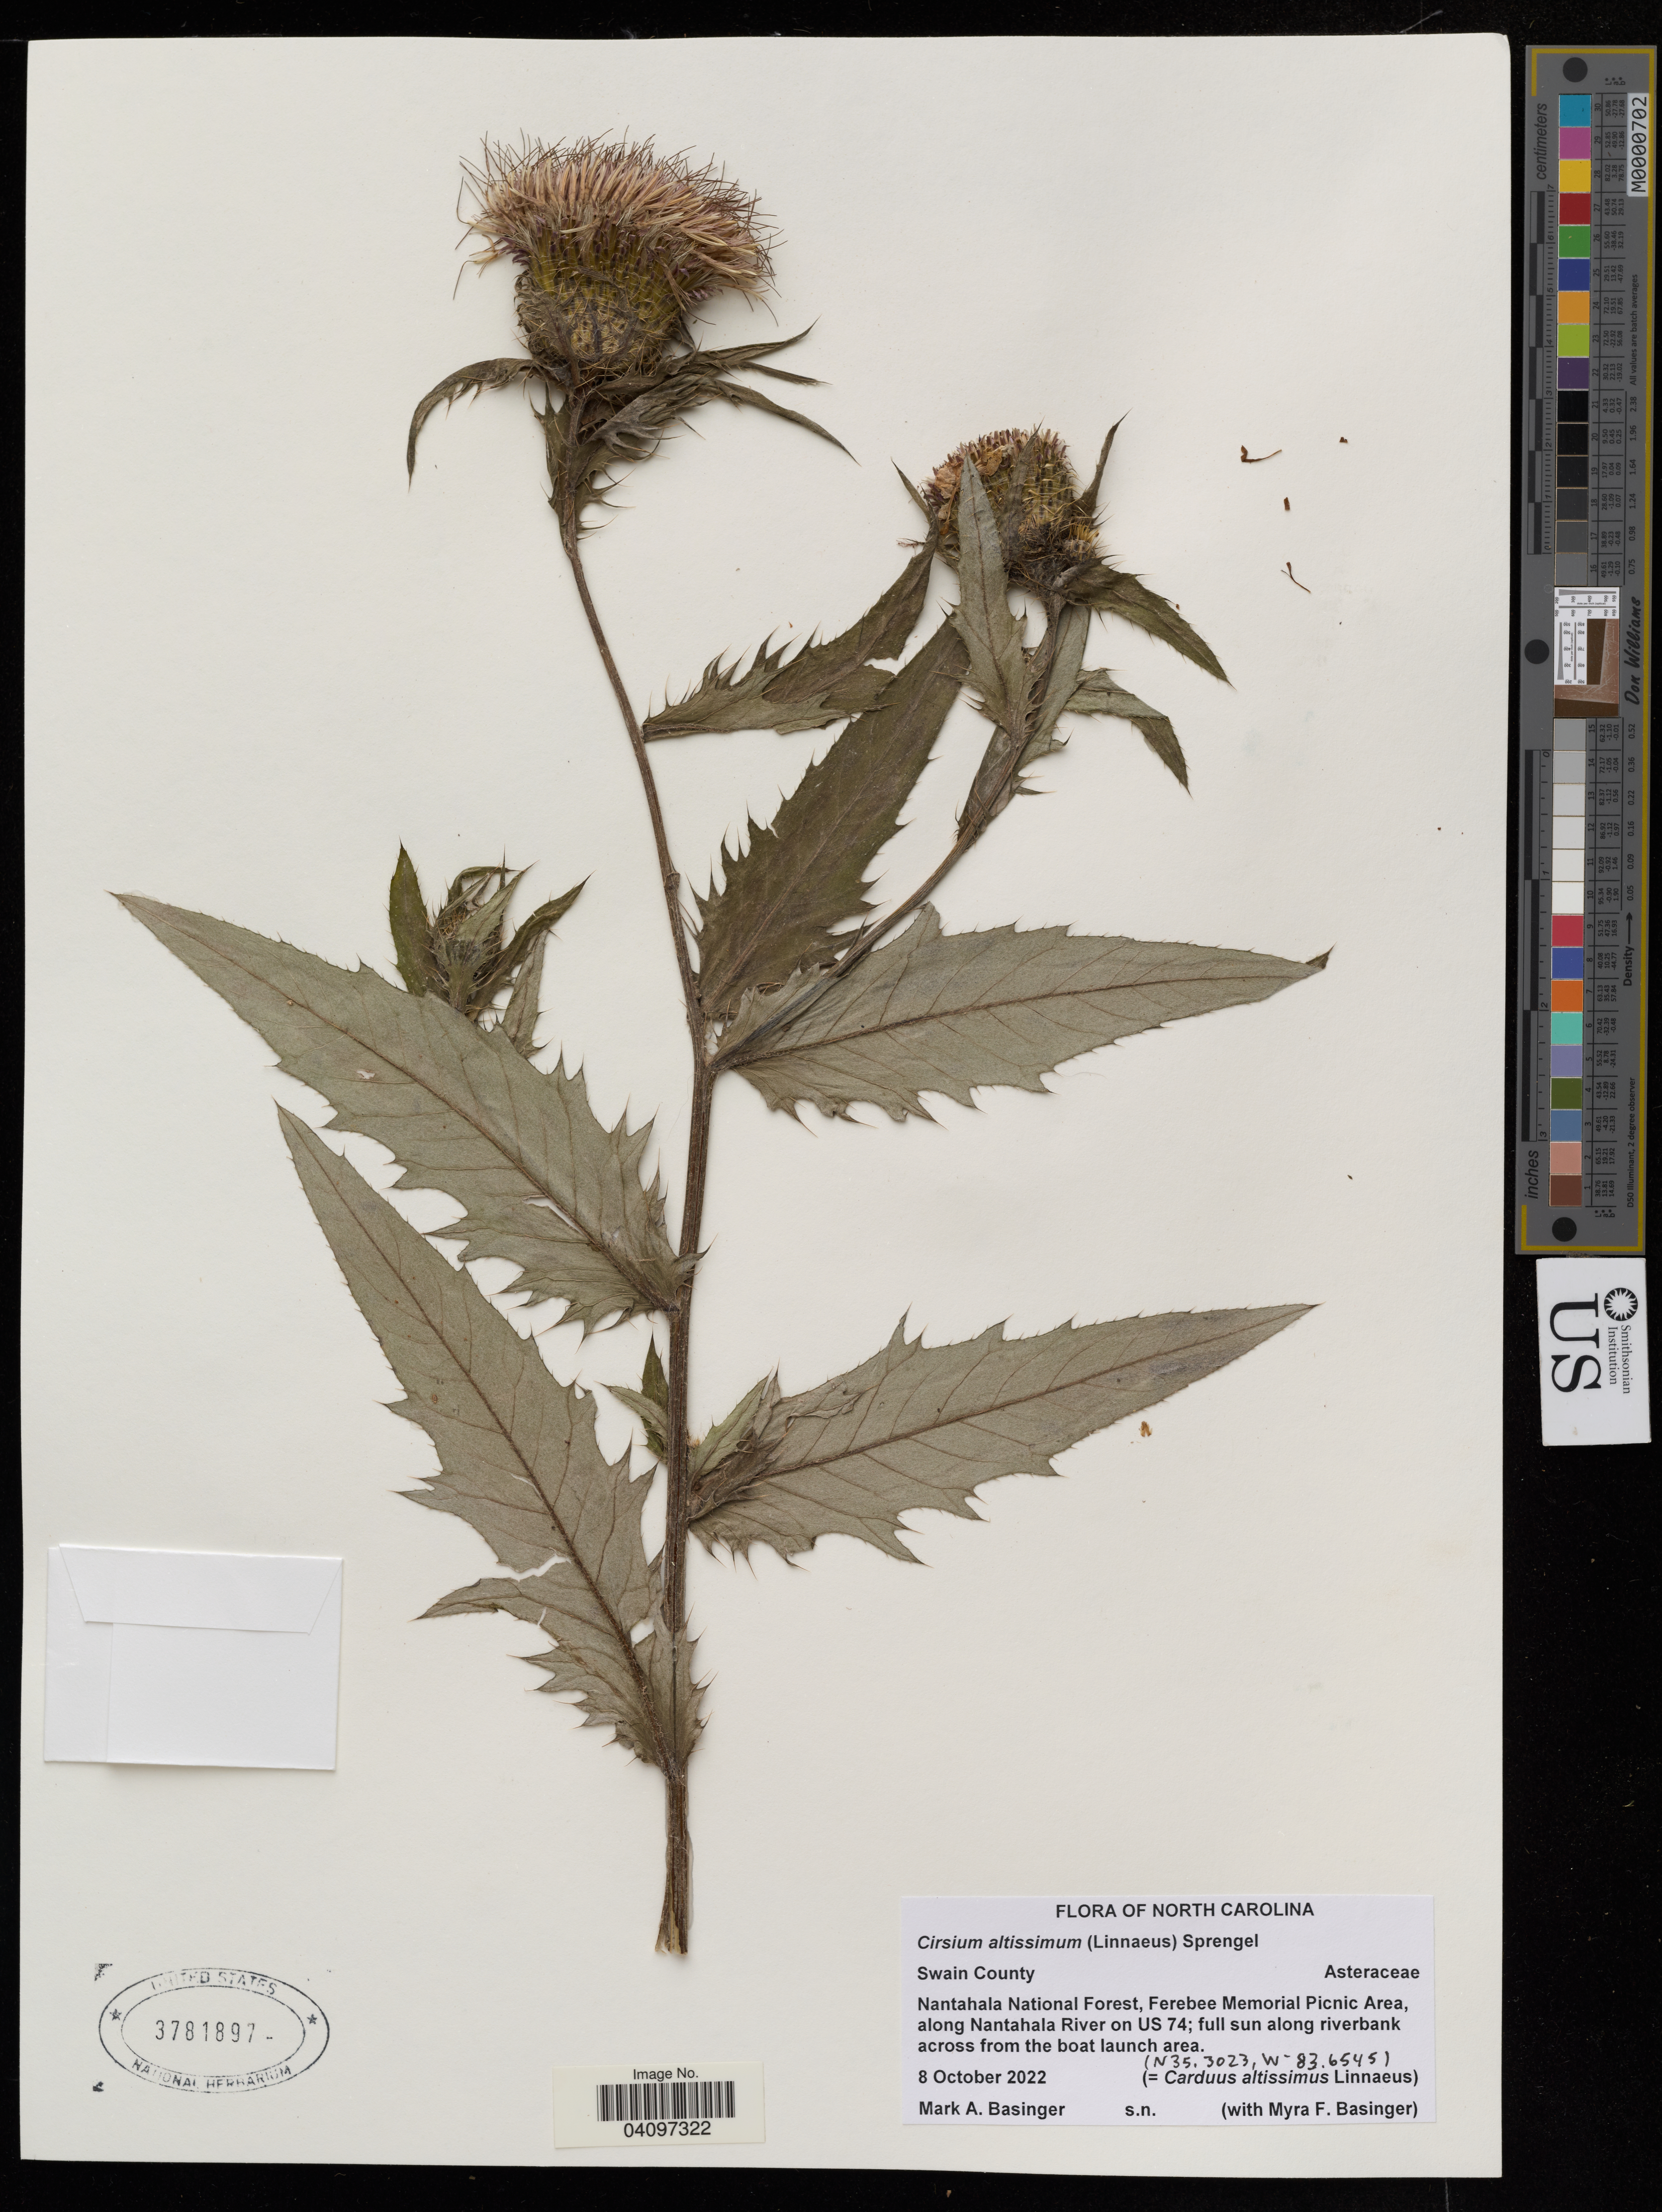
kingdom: Plantae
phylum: Tracheophyta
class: Magnoliopsida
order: Asterales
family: Asteraceae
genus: Cirsium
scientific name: Cirsium altissimum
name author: (L.) Hill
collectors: M. Basinger & M. Basinger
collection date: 2022-10-08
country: United States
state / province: North Carolina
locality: Nantahala National Forest, Ferebee Memorial Picnic Area, along Nantahala River on US 74.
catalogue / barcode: US 3781897